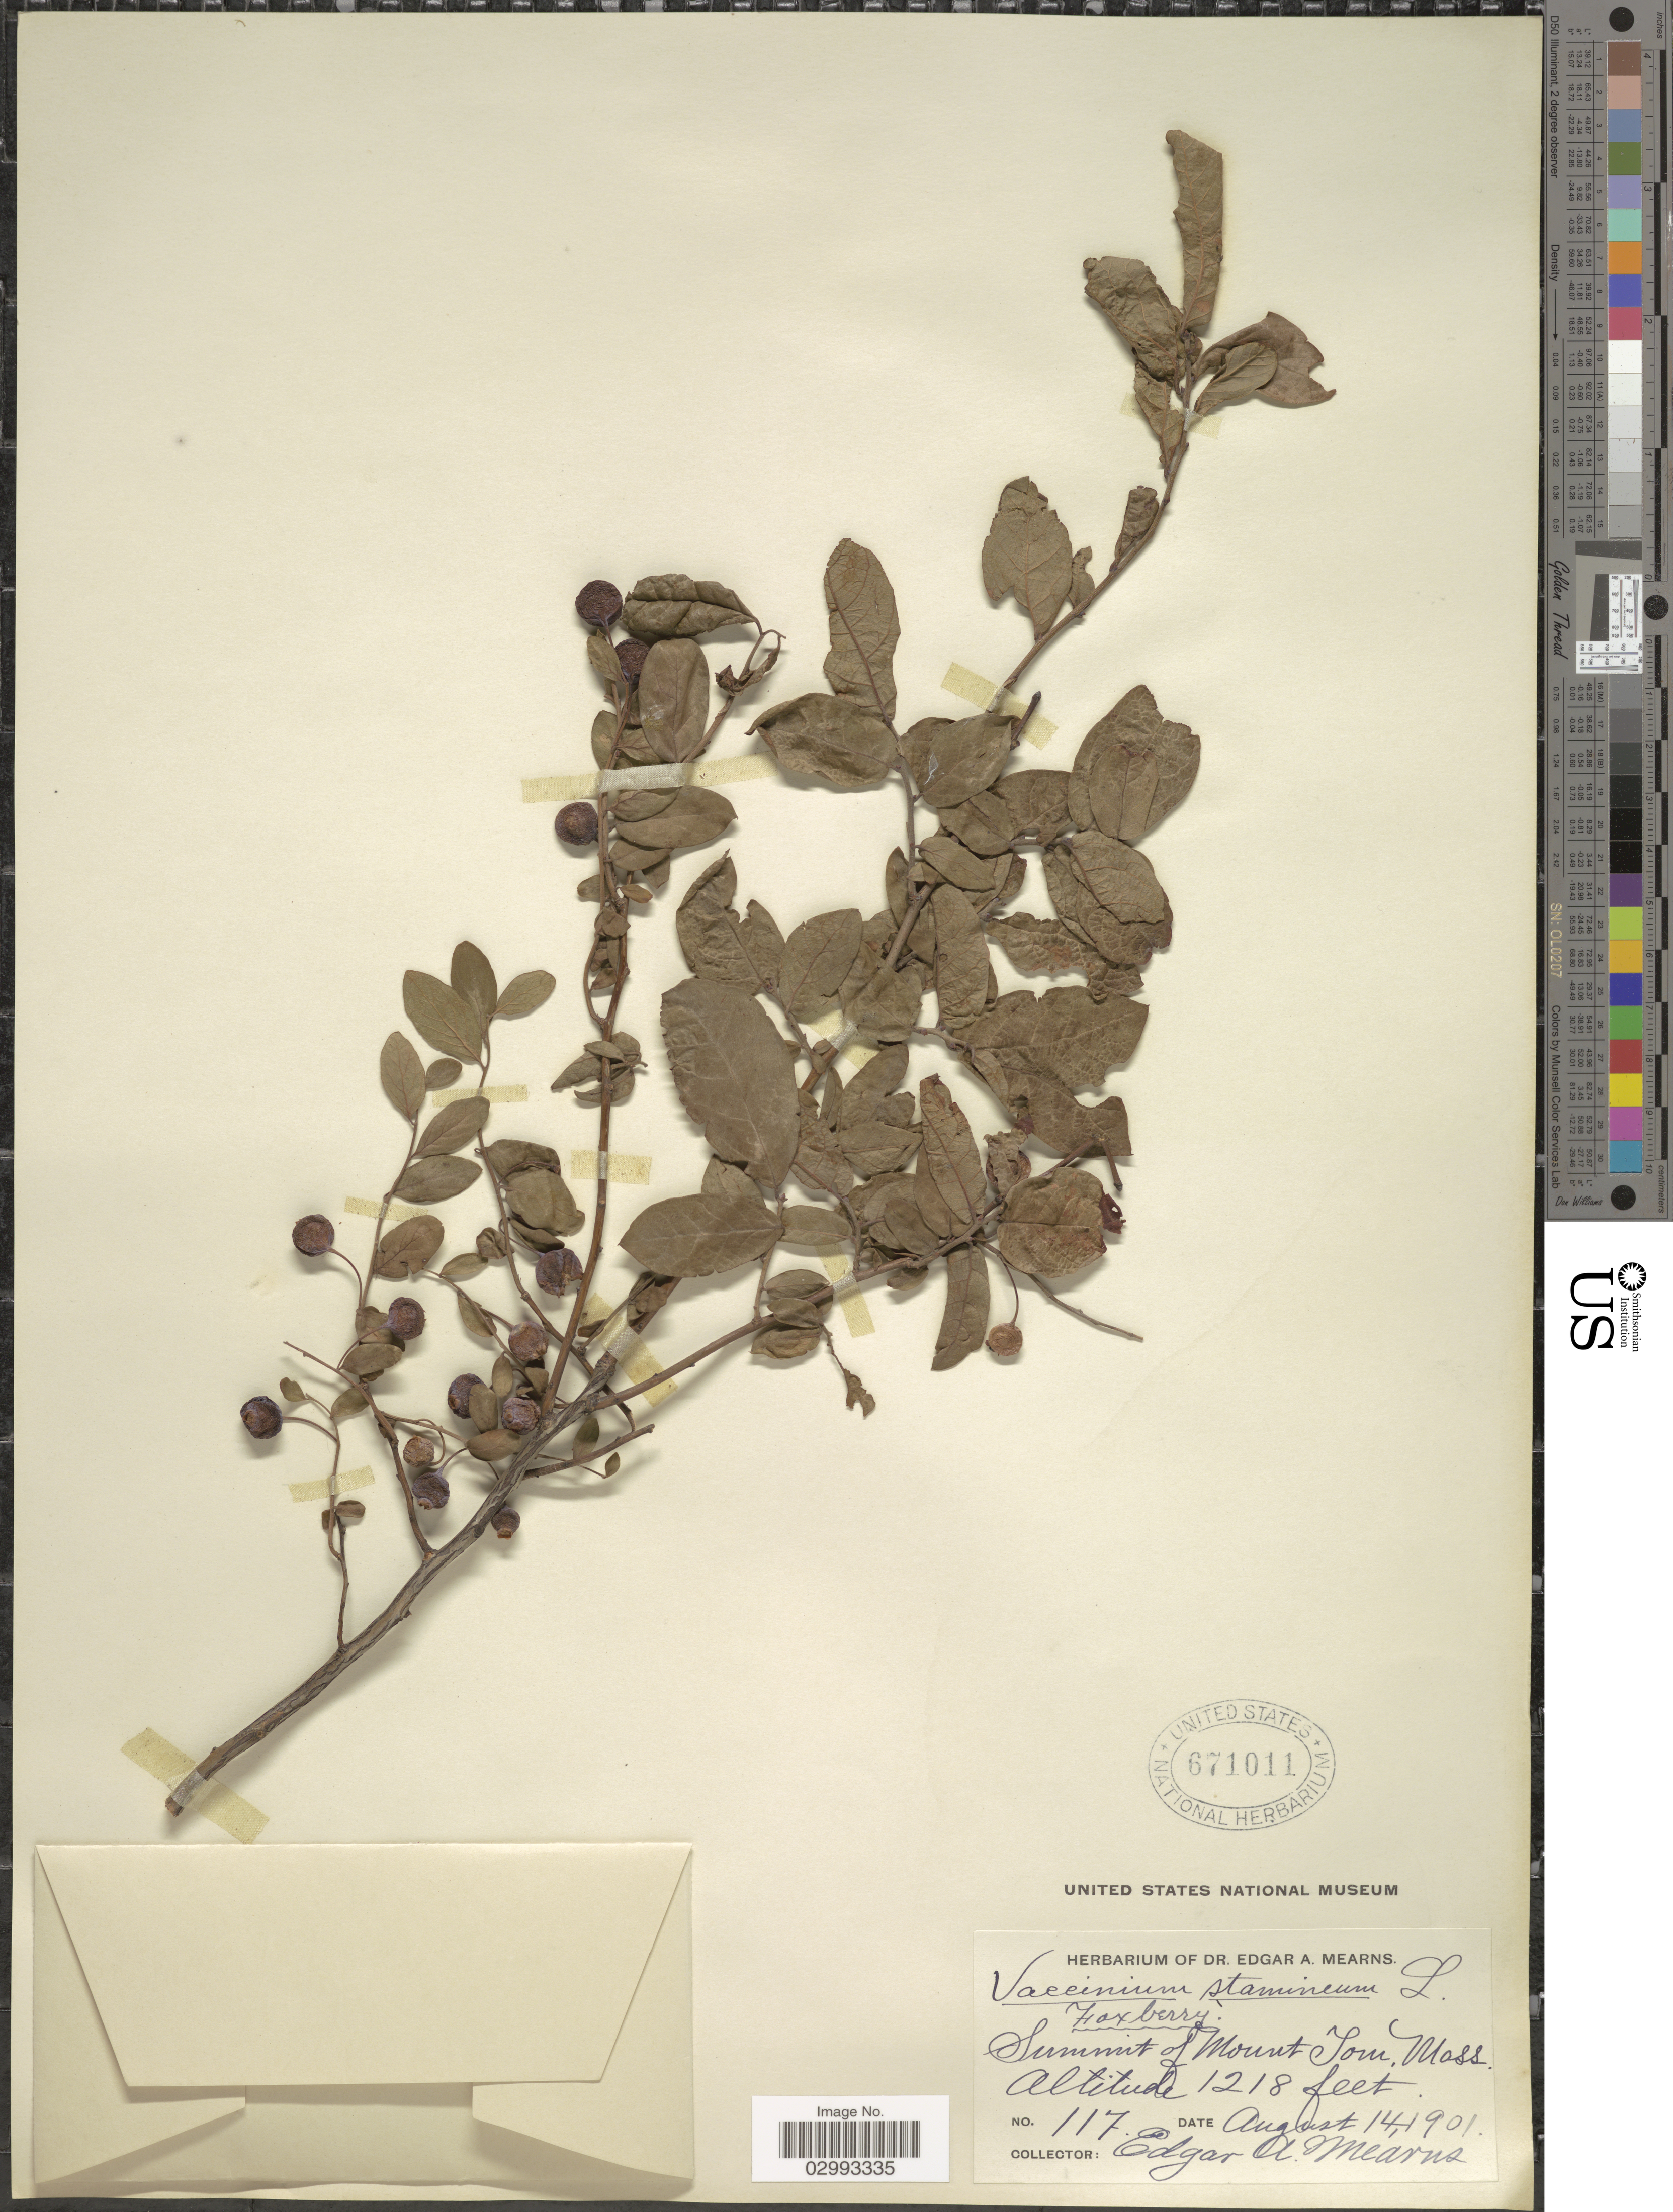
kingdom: Plantae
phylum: Tracheophyta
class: Magnoliopsida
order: Ericales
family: Ericaceae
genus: Polycodium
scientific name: Polycodium stamineum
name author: (L.) Greene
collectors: E. A. Mearns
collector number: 117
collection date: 1901-08-14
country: United States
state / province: Massachusetts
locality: Summit of Mount Tom.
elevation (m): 371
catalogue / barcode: US 671011